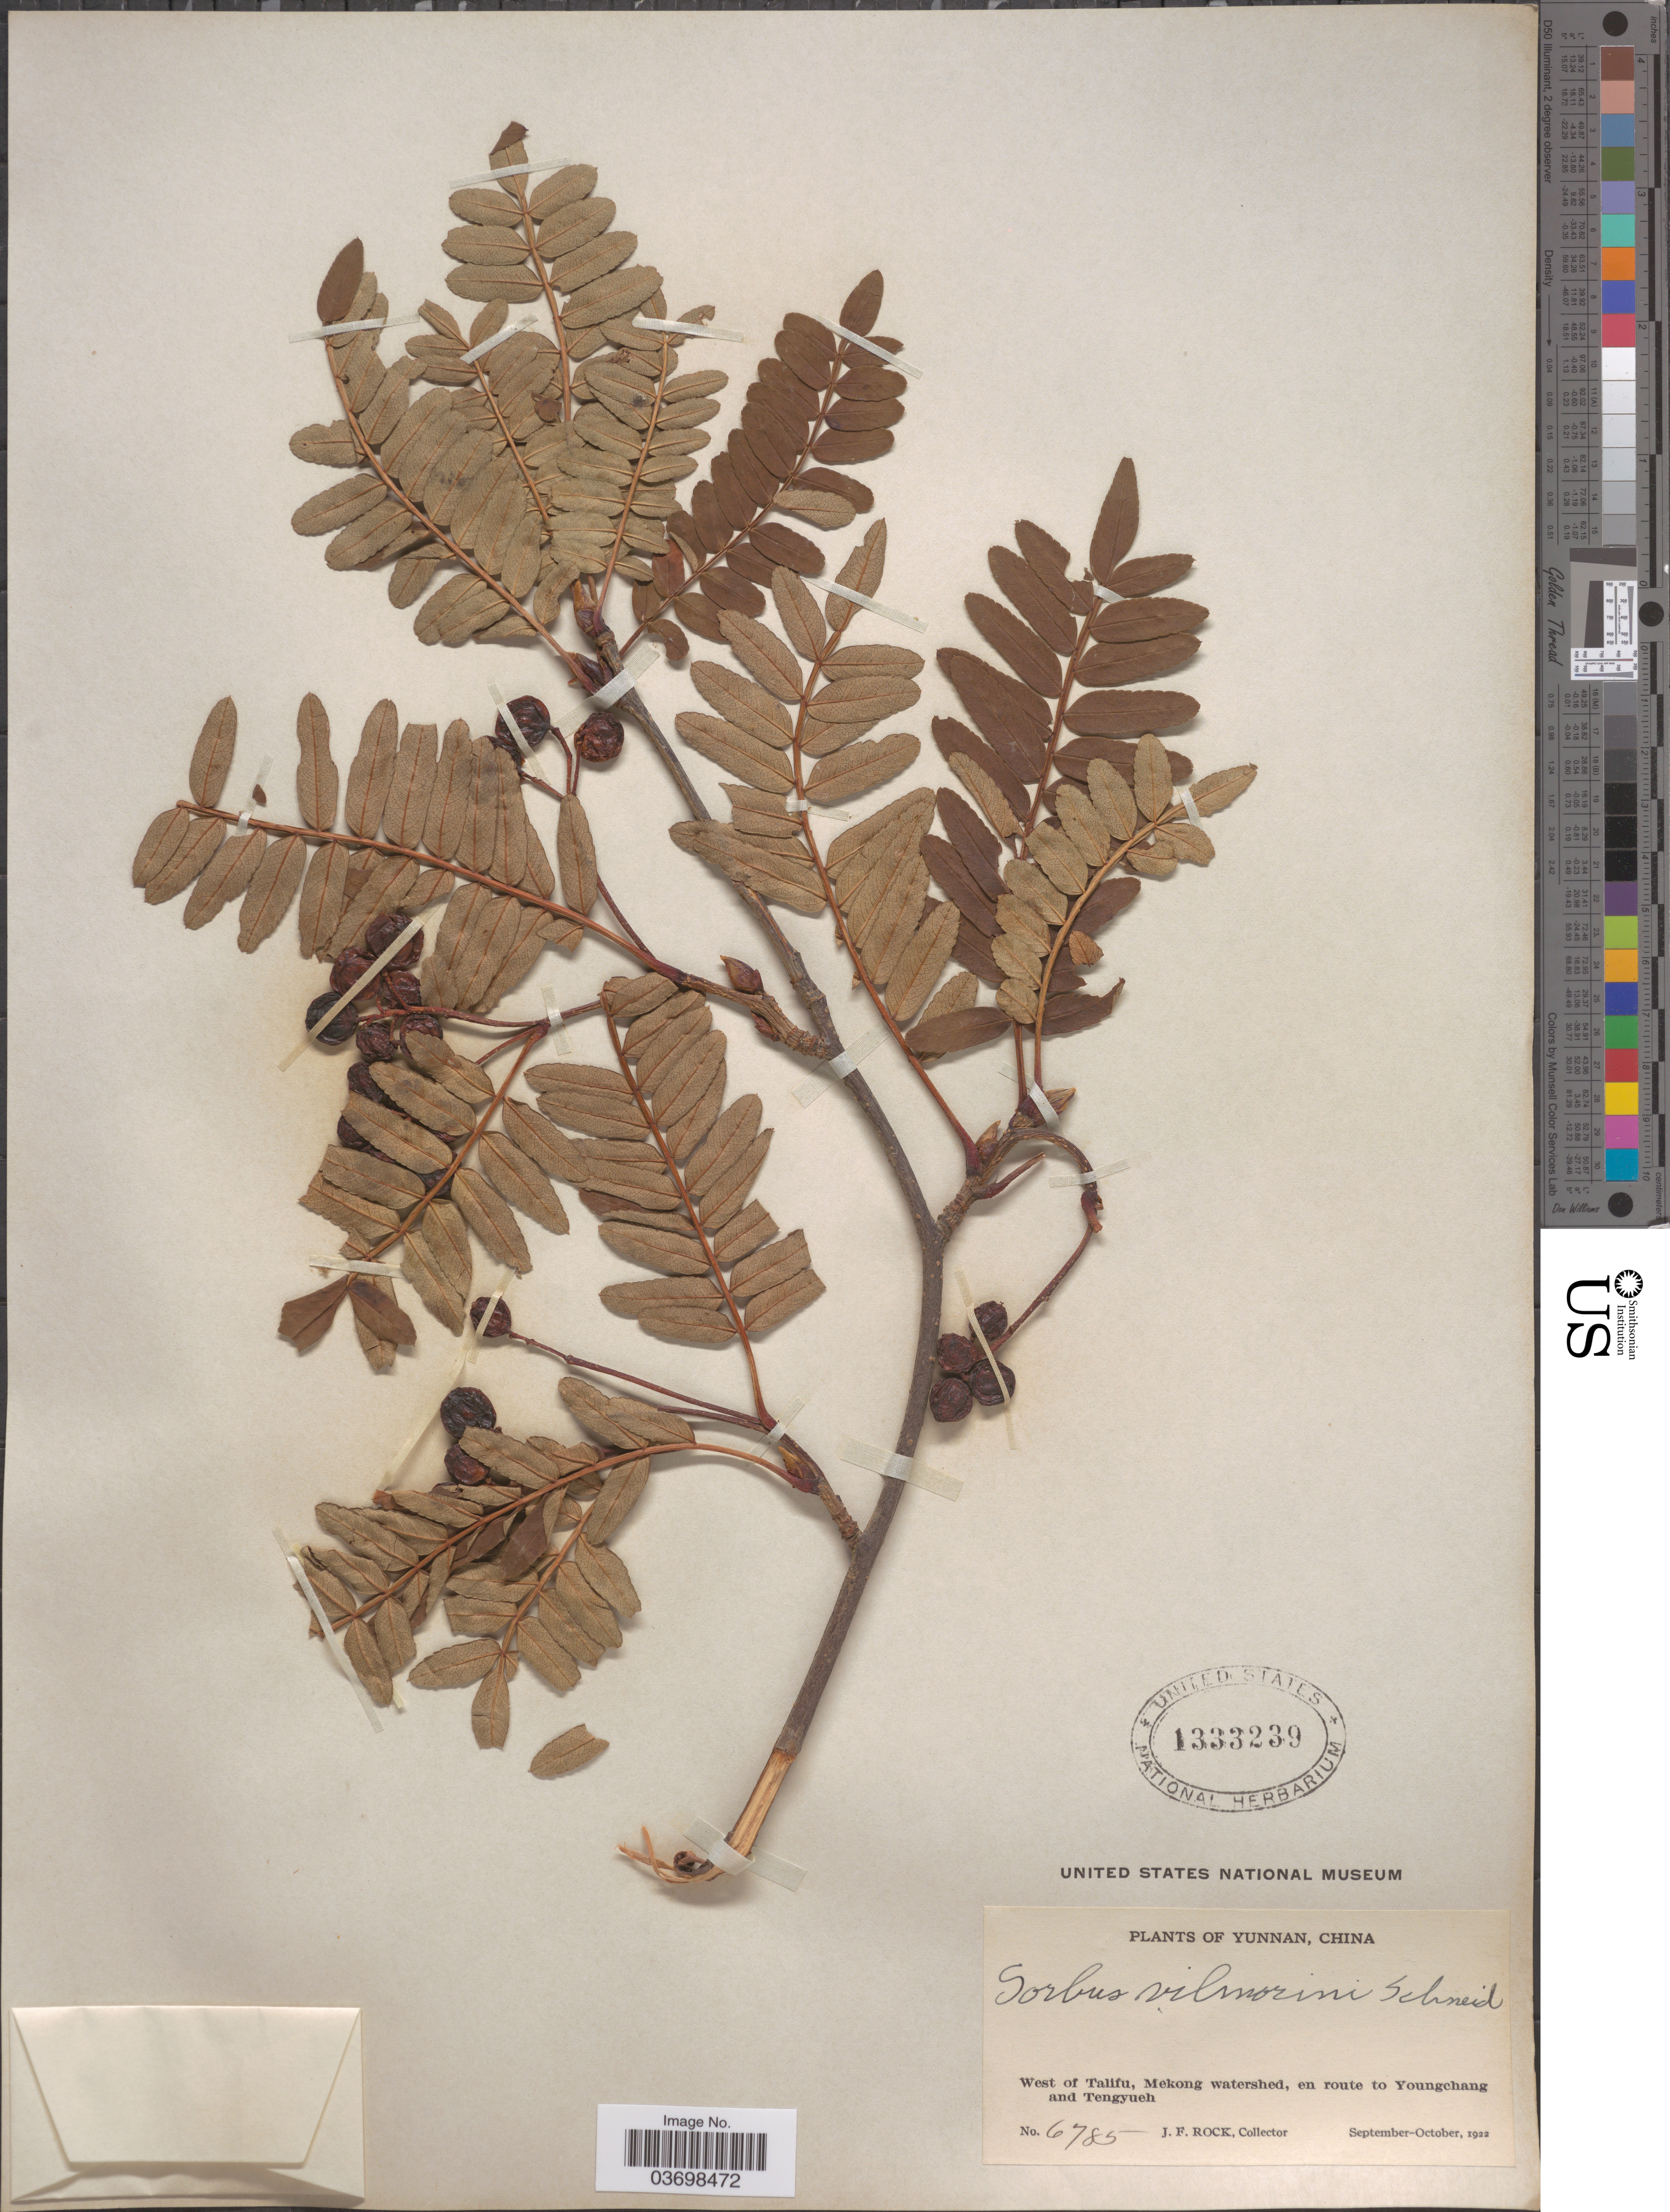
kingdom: Plantae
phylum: Tracheophyta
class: Magnoliopsida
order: Rosales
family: Rosaceae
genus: Sorbus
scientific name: Sorbus vilmorini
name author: C.K. Schneid.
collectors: J. Rock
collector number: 6785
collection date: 1922-09/1922-10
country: China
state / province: Yunnan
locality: West of Talifu, Mekong watershed, en route to Youngchang and Tengyueh.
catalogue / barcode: US 1333239